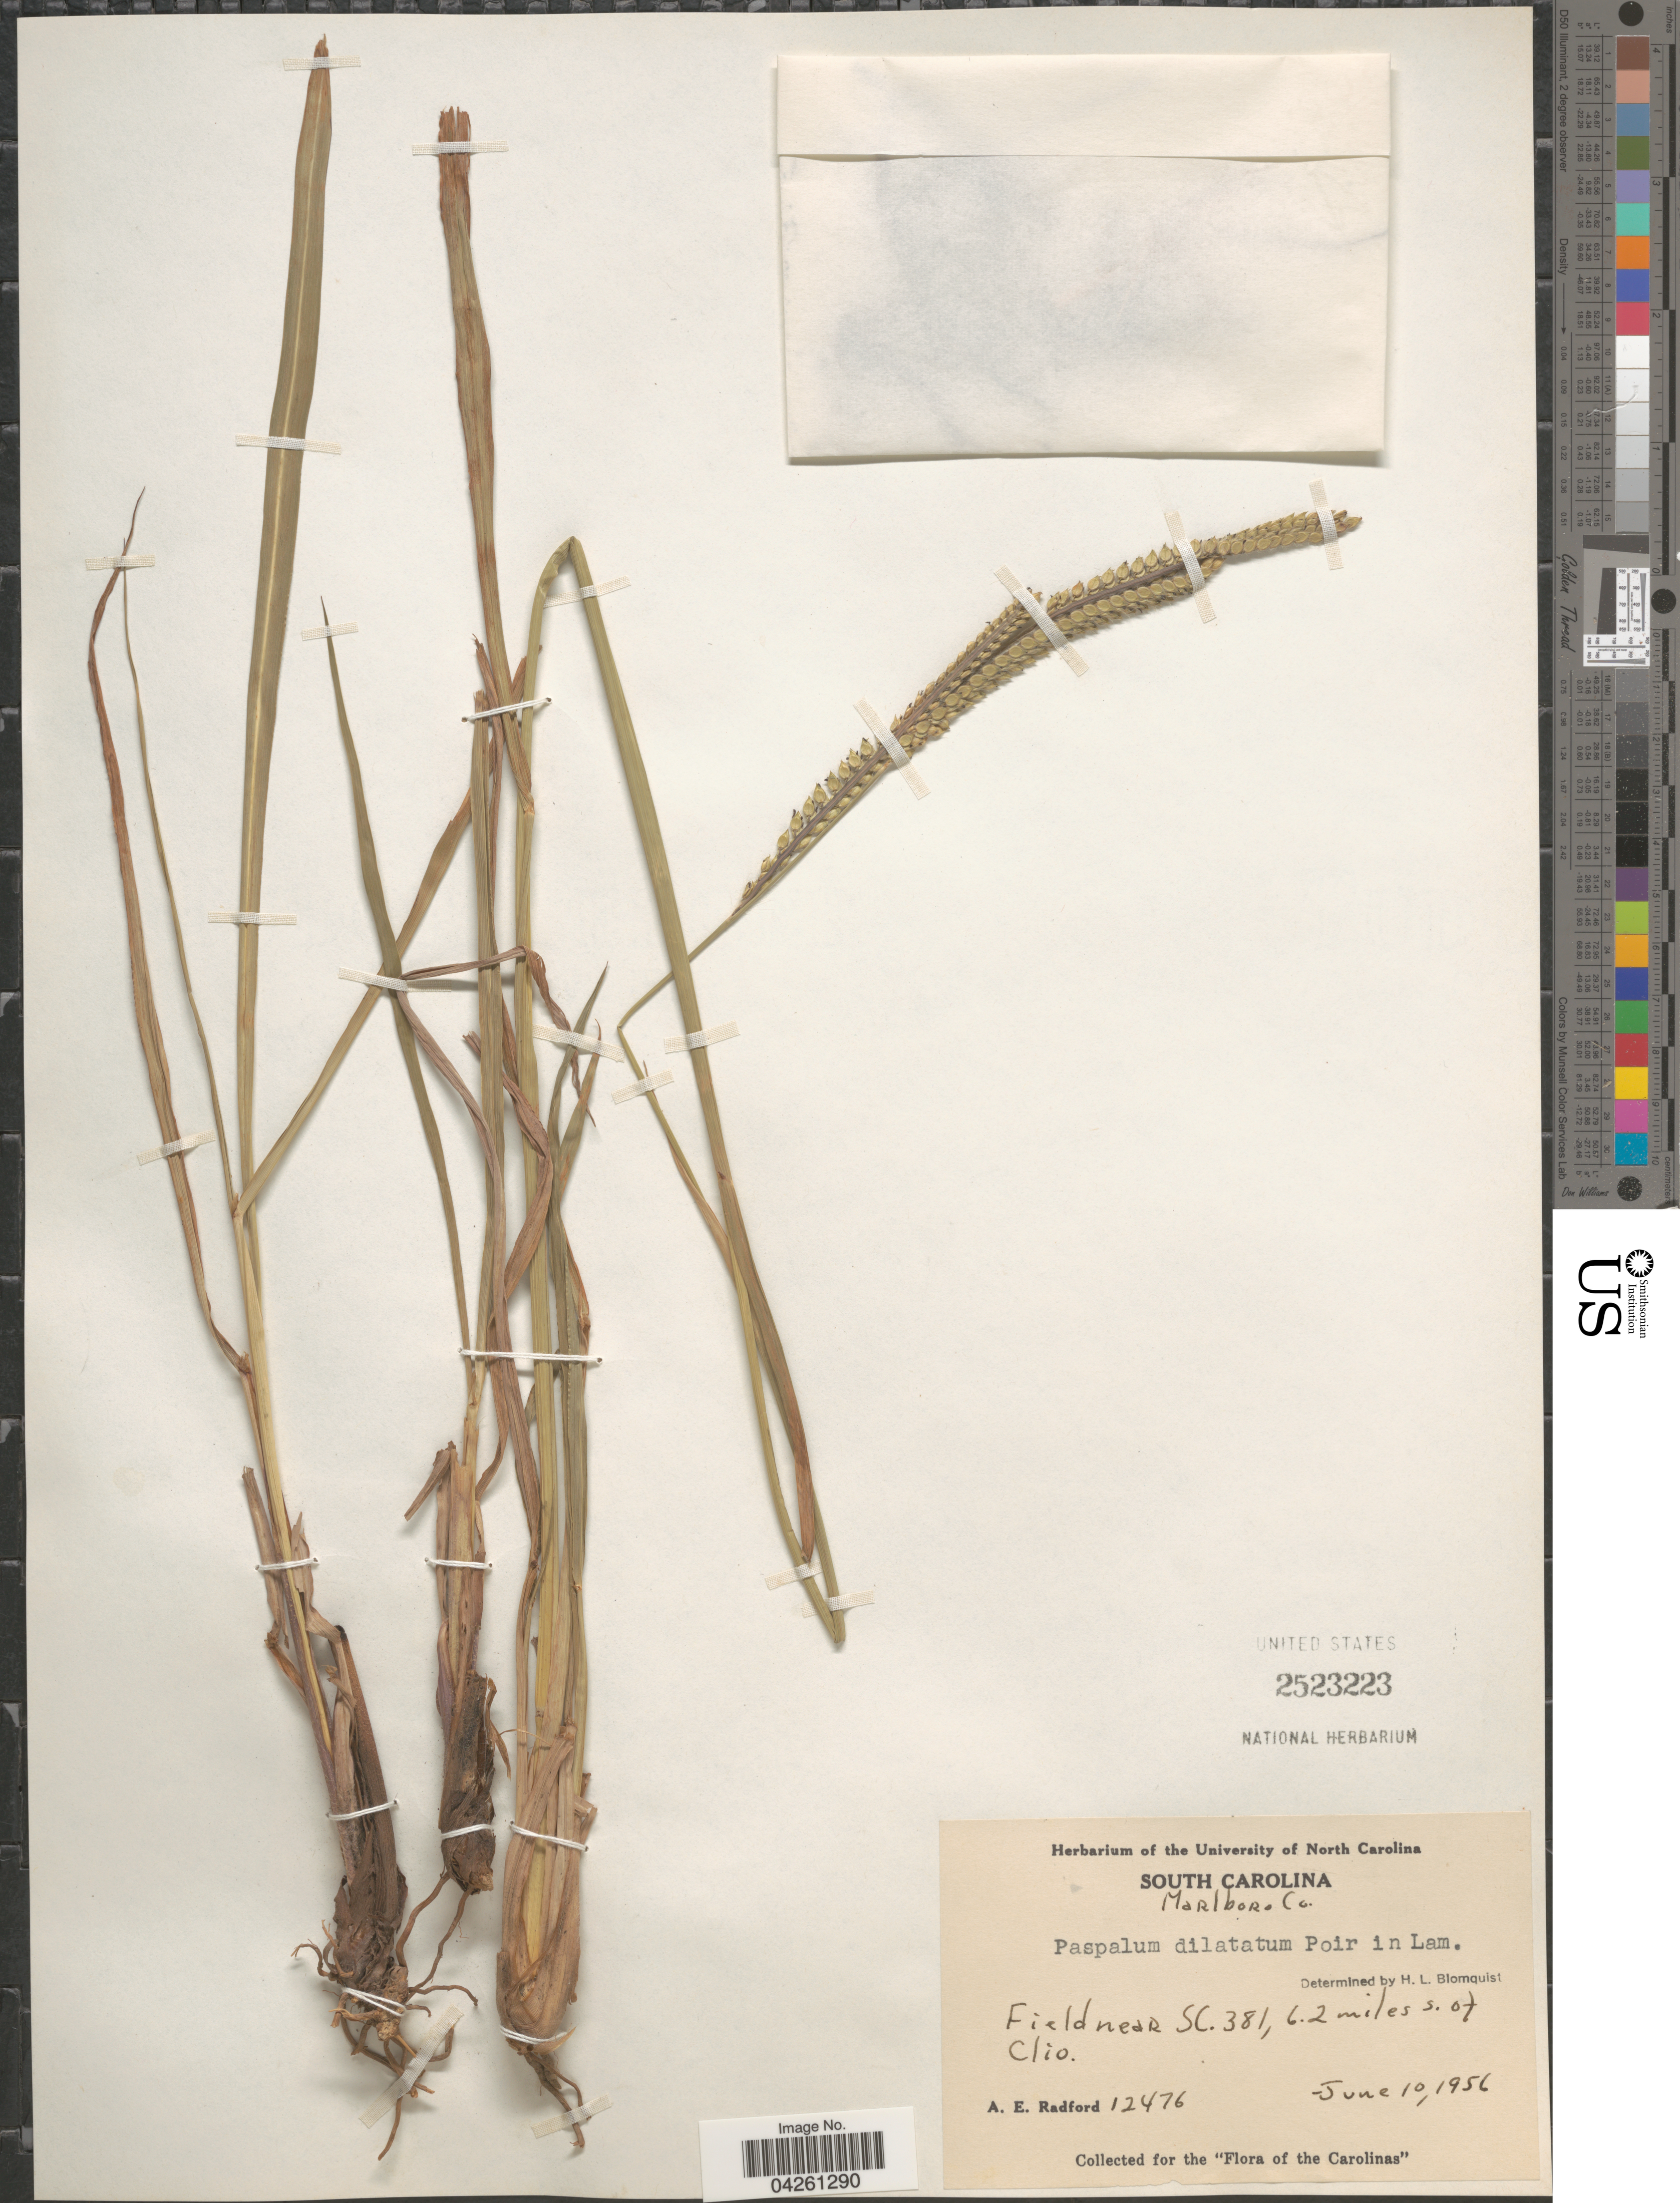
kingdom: Plantae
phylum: Tracheophyta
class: Liliopsida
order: Poales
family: Poaceae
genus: Paspalum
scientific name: Paspalum dilatatum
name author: Poir.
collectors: A. E. Radford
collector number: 12476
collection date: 1956-06-10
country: United States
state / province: South Carolina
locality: Marlboro Co. Field near SC.381, 6.2 miles s. of Clio. Carolinas.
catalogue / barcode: US 2523223